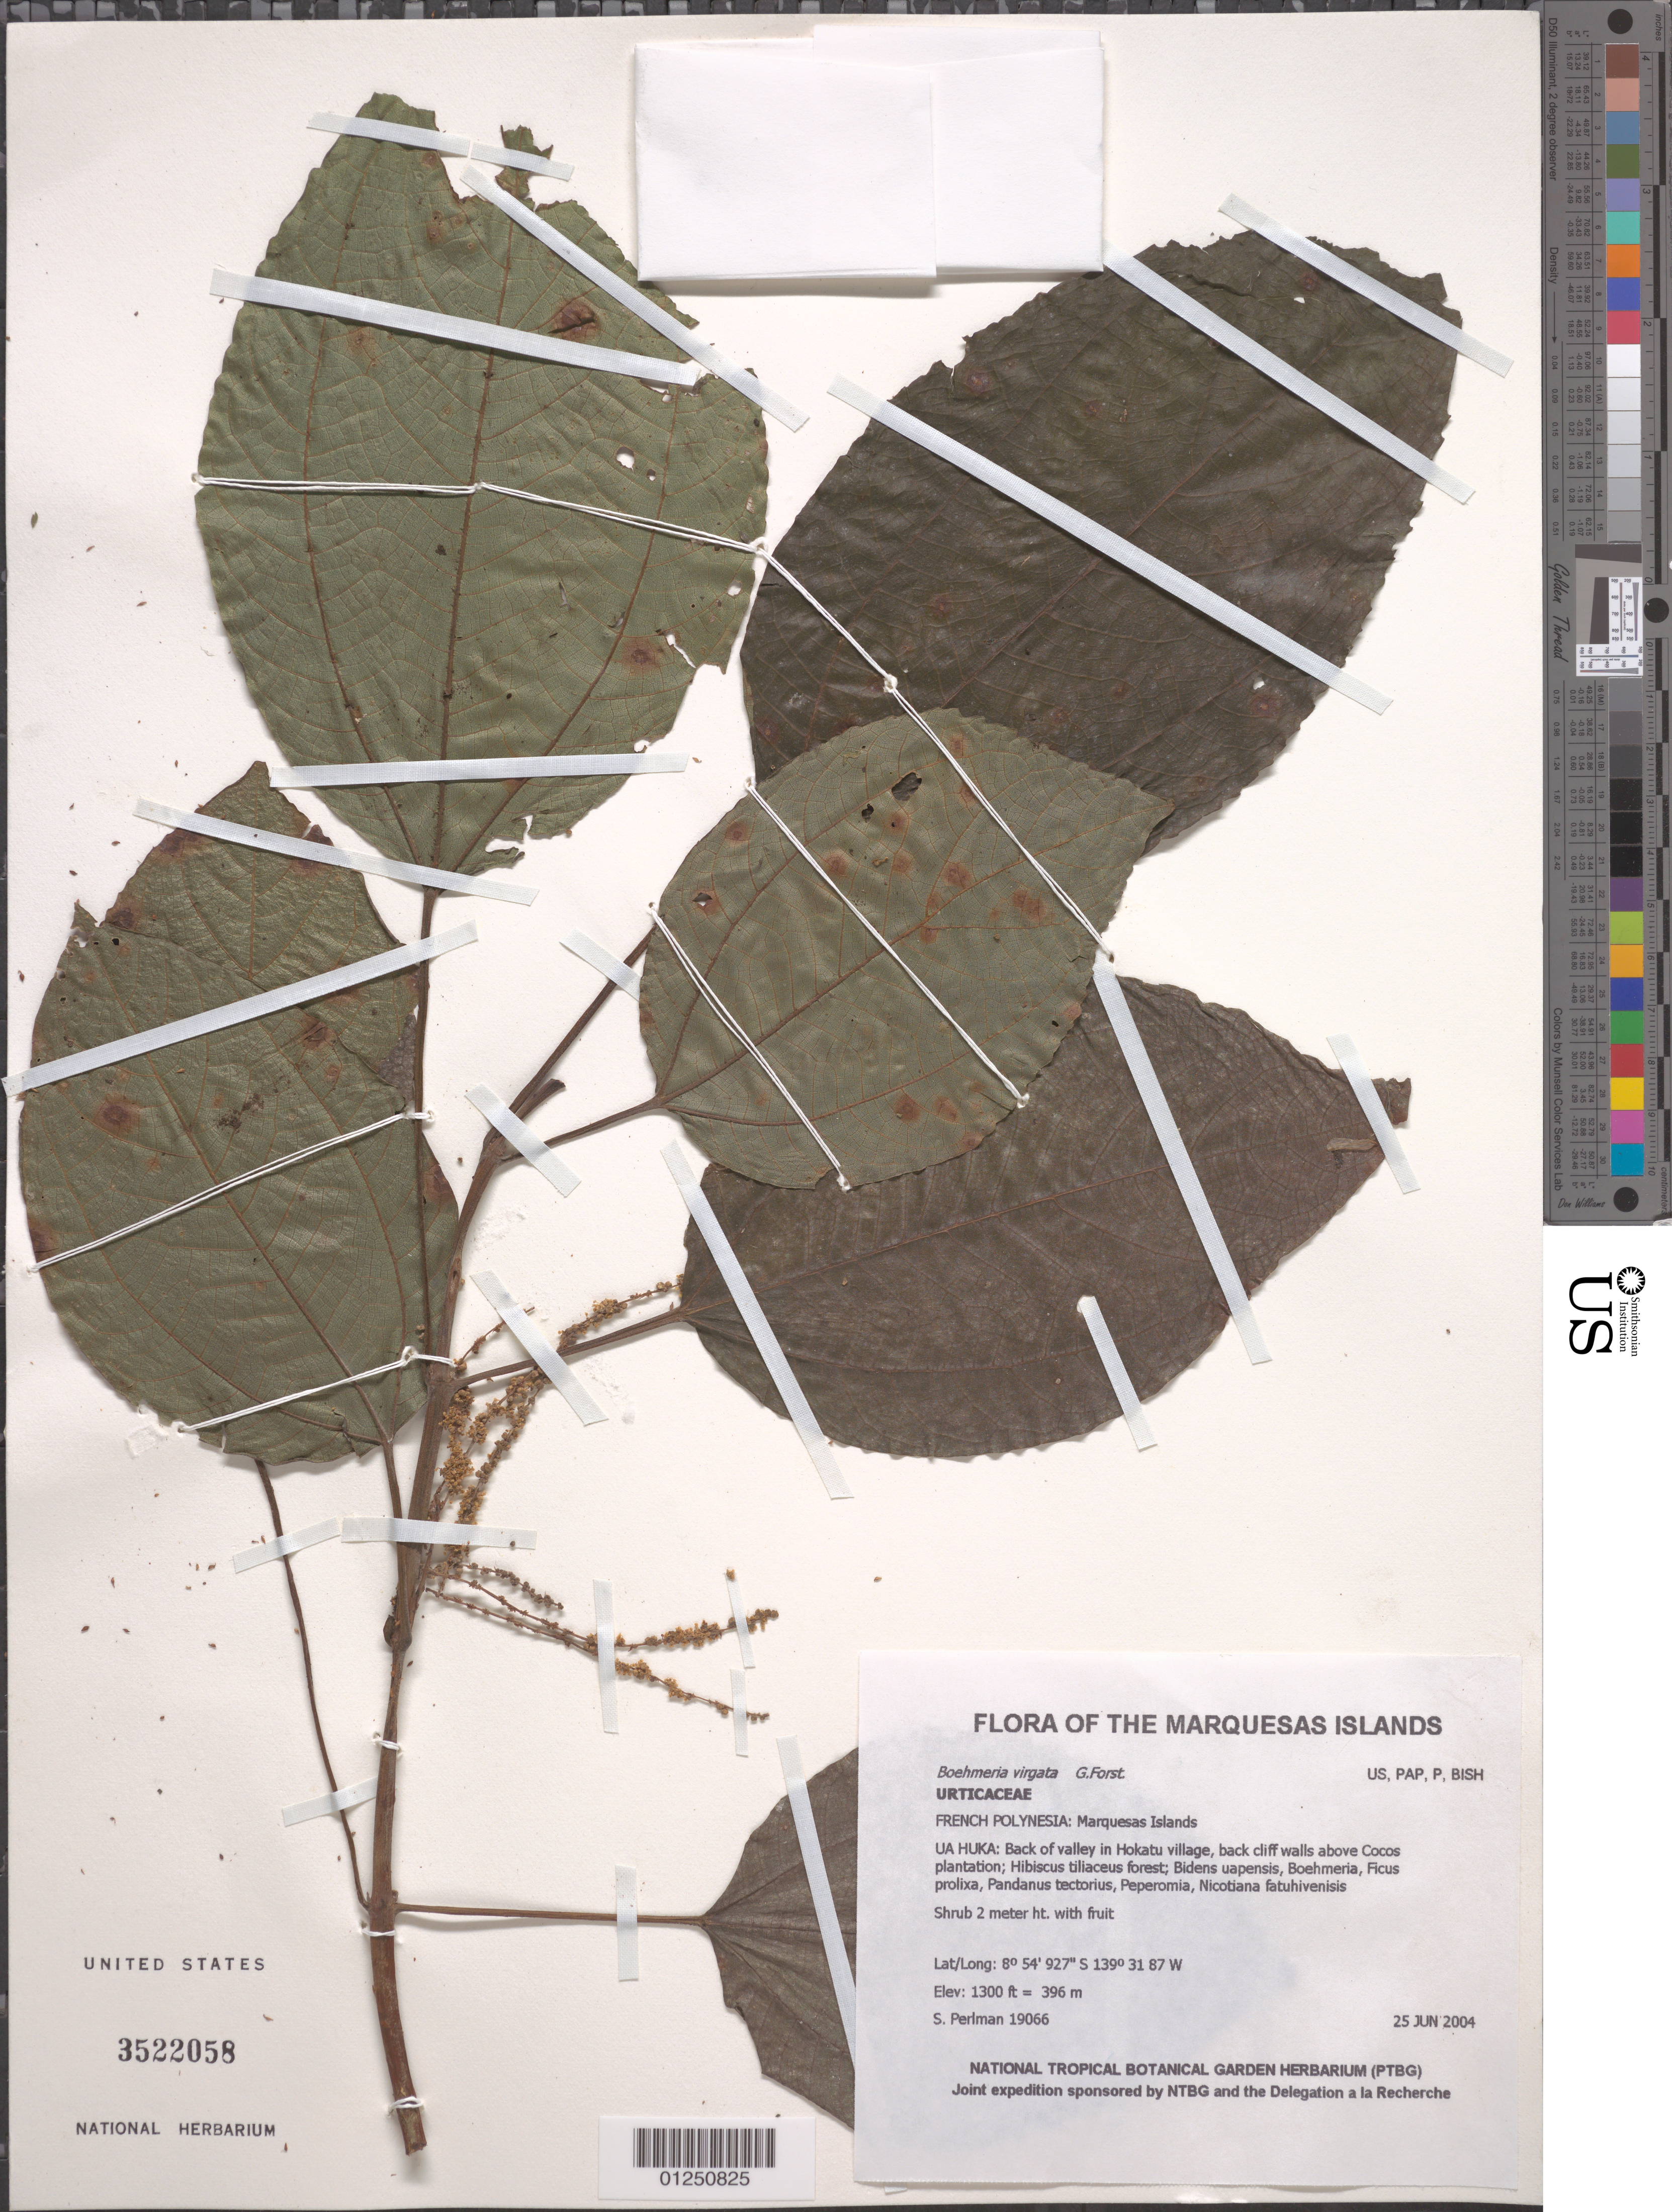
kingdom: Plantae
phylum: Tracheophyta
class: Magnoliopsida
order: Rosales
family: Urticaceae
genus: Boehmeria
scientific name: Boehmeria virgata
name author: (G. Forst.) Guill.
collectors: S. P. Perlman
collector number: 19066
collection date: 2004-06-25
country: French Polynesia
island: Ua Huka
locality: Back of valley in Hokatu village, back cliff walls above Cocos plantation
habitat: Hibiscus tiliaceus forest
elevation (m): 396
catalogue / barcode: US 3522058